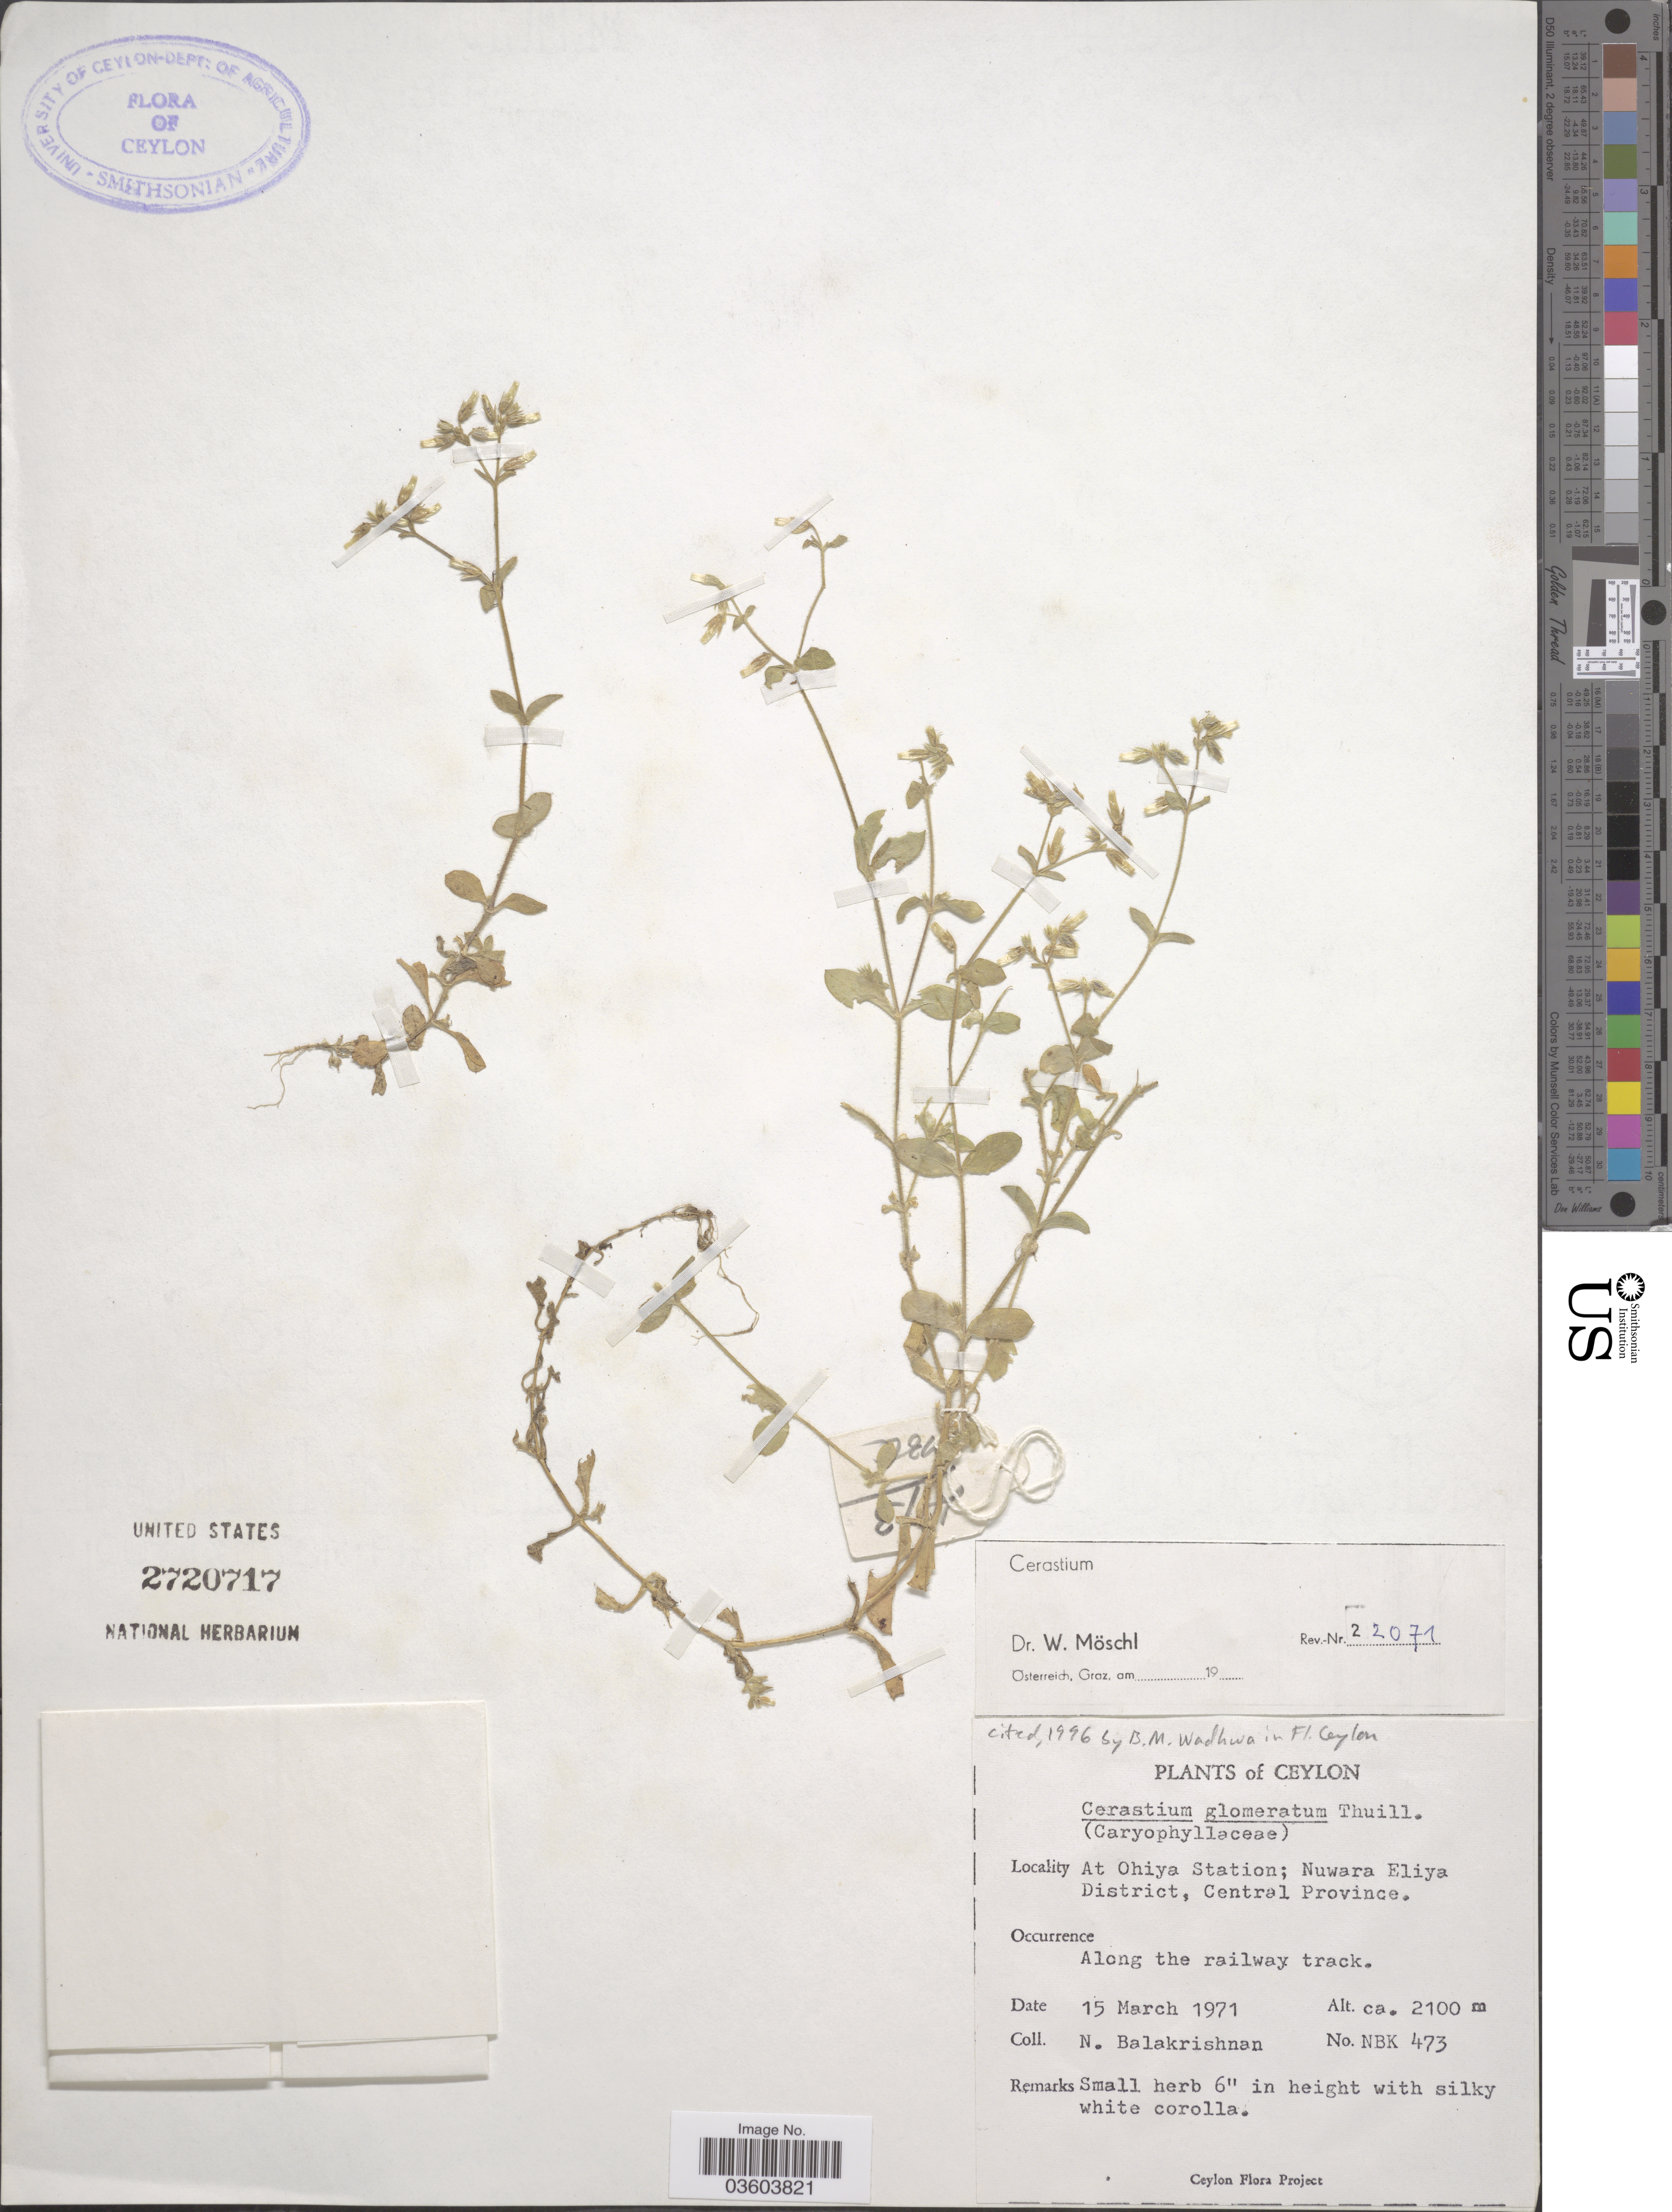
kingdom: Plantae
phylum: Tracheophyta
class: Magnoliopsida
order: Caryophyllales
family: Caryophyllaceae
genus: Cerastium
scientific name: Cerastium glomeratum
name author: Thuill.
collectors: N. Balakrishnan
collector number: NBK473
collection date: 1971-03-15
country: Sri Lanka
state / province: Central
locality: Ceylon. At Ohiya Station; Nuwara Eliya District. Along the railway track.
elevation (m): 2100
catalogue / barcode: US 2720717